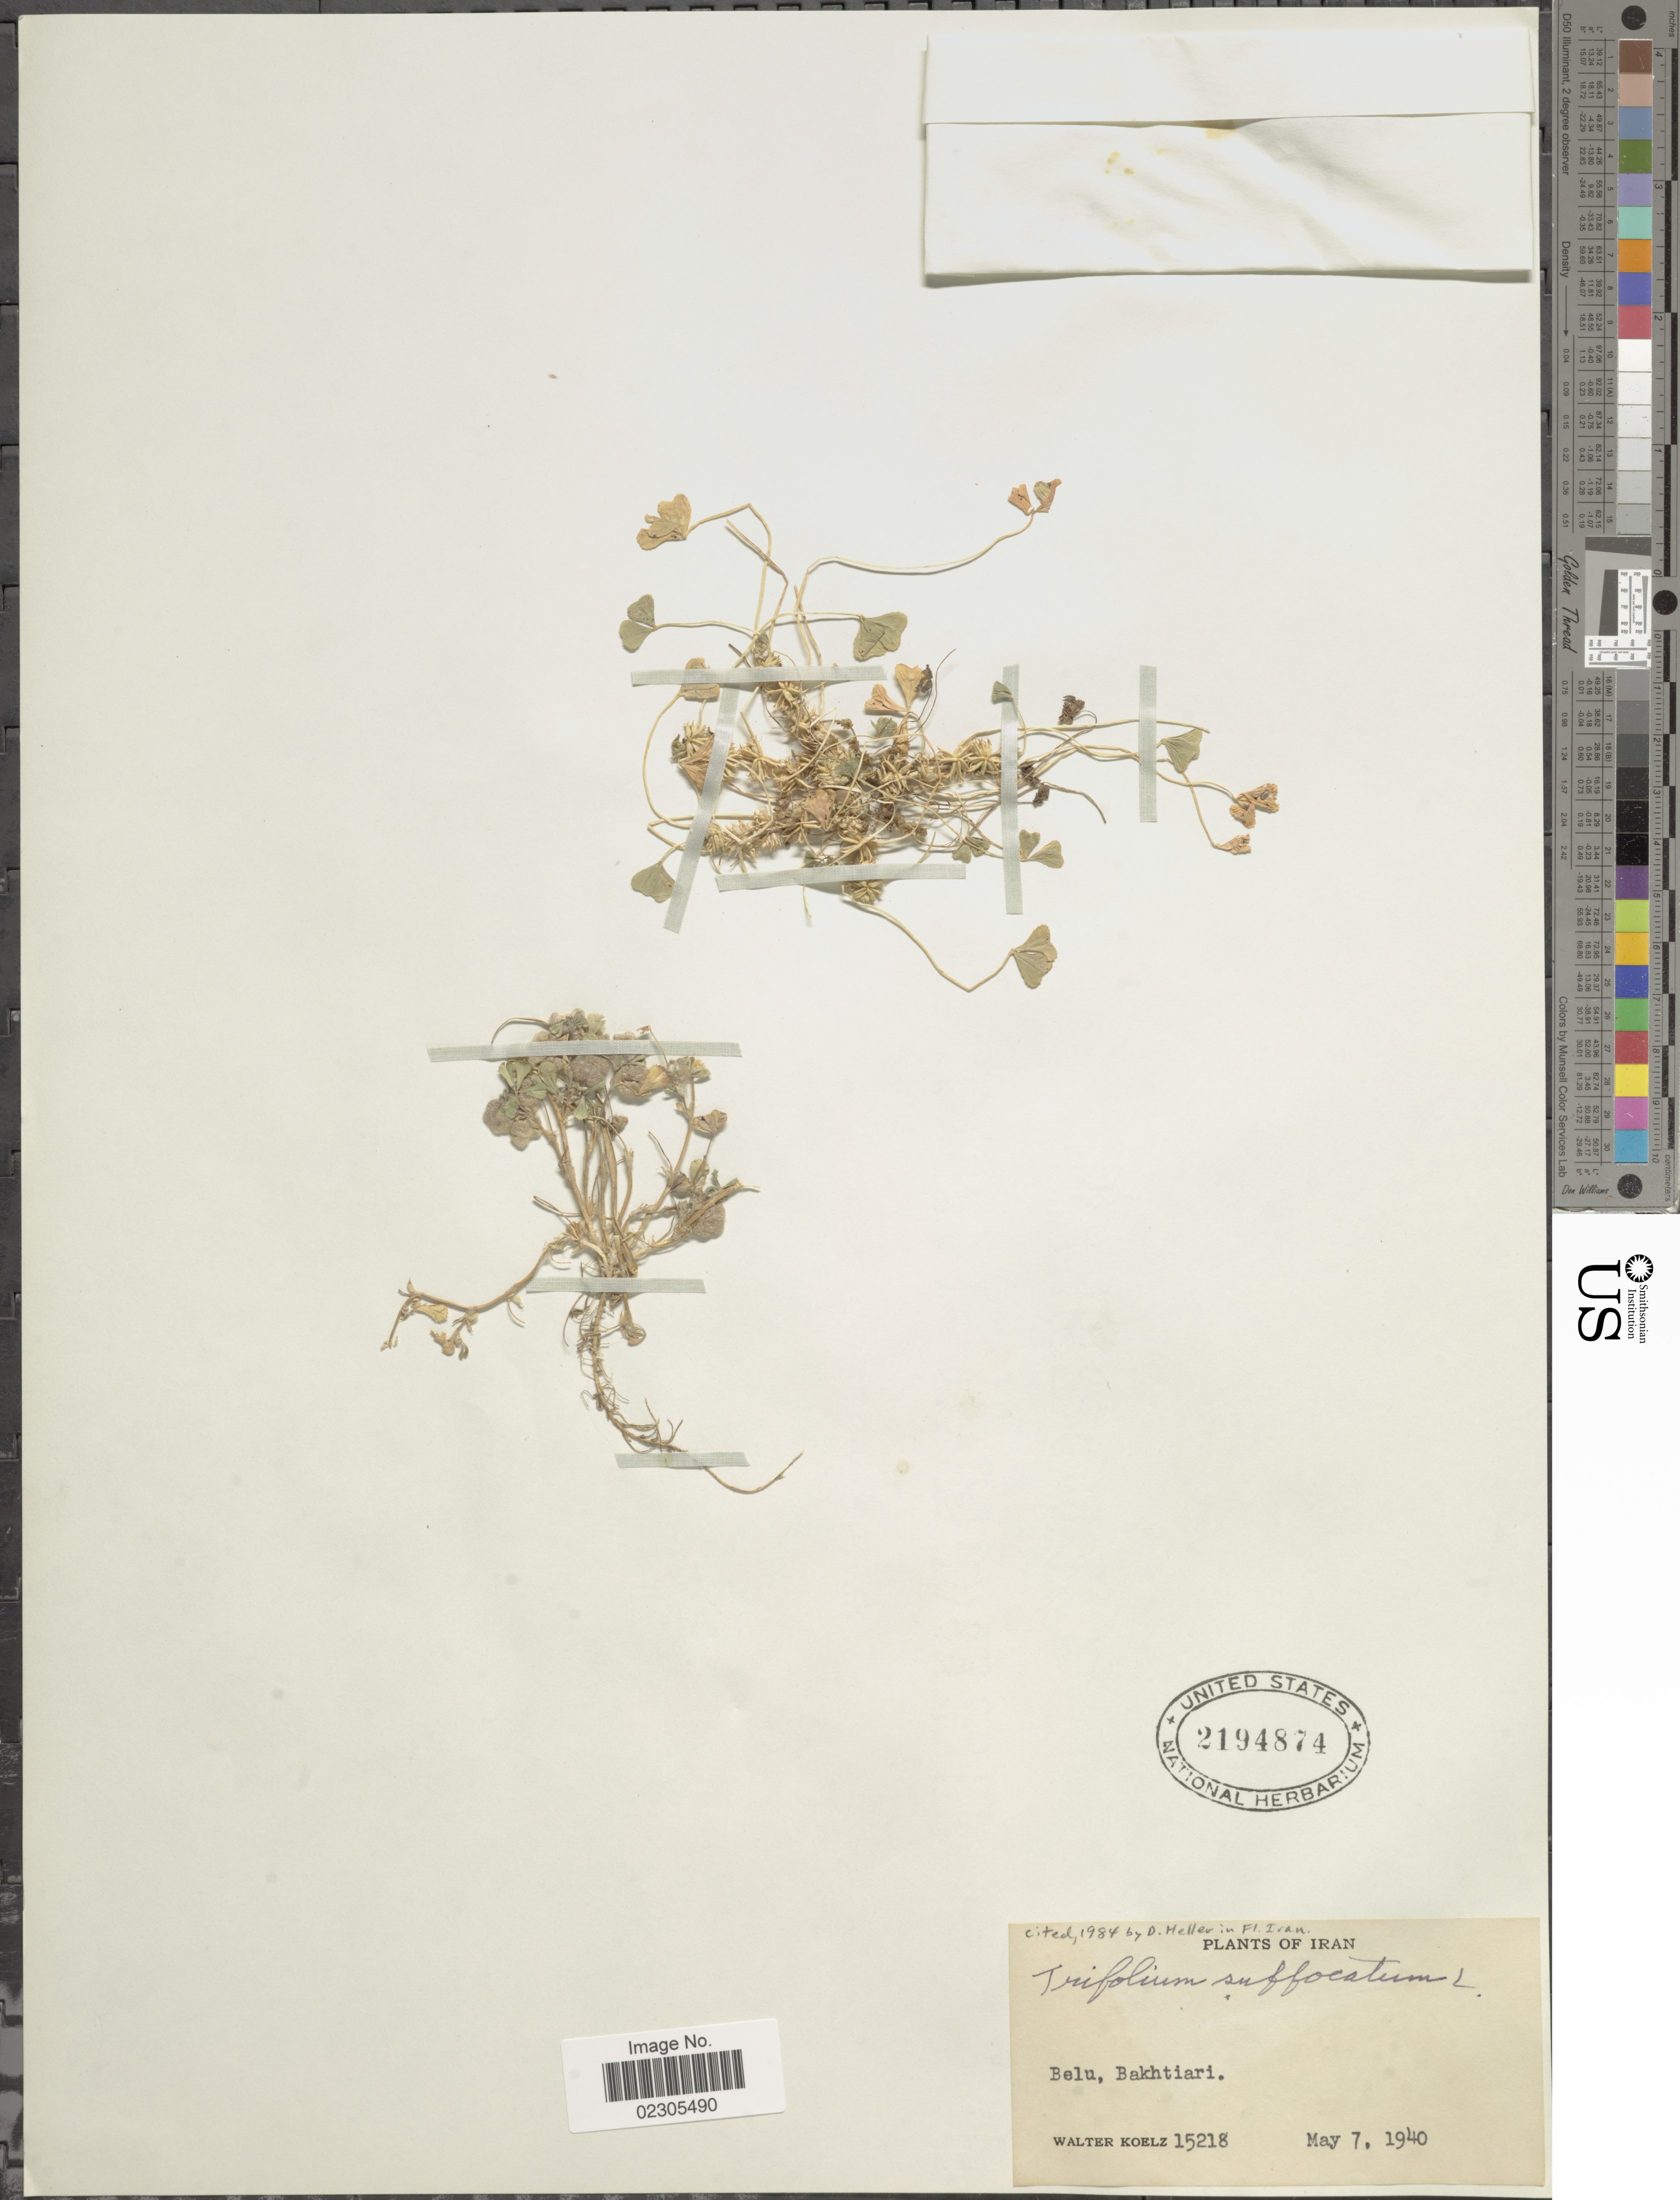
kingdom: Plantae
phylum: Tracheophyta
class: Magnoliopsida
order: Fabales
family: Fabaceae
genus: Trifolium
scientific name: Trifolium suffocatum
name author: L.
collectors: W. N. Koelz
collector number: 15218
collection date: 1940-05-07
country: Iran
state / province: Chahar Mahaal and Bakhtiari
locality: Belu, Bakhtiari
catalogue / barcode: US 2194874